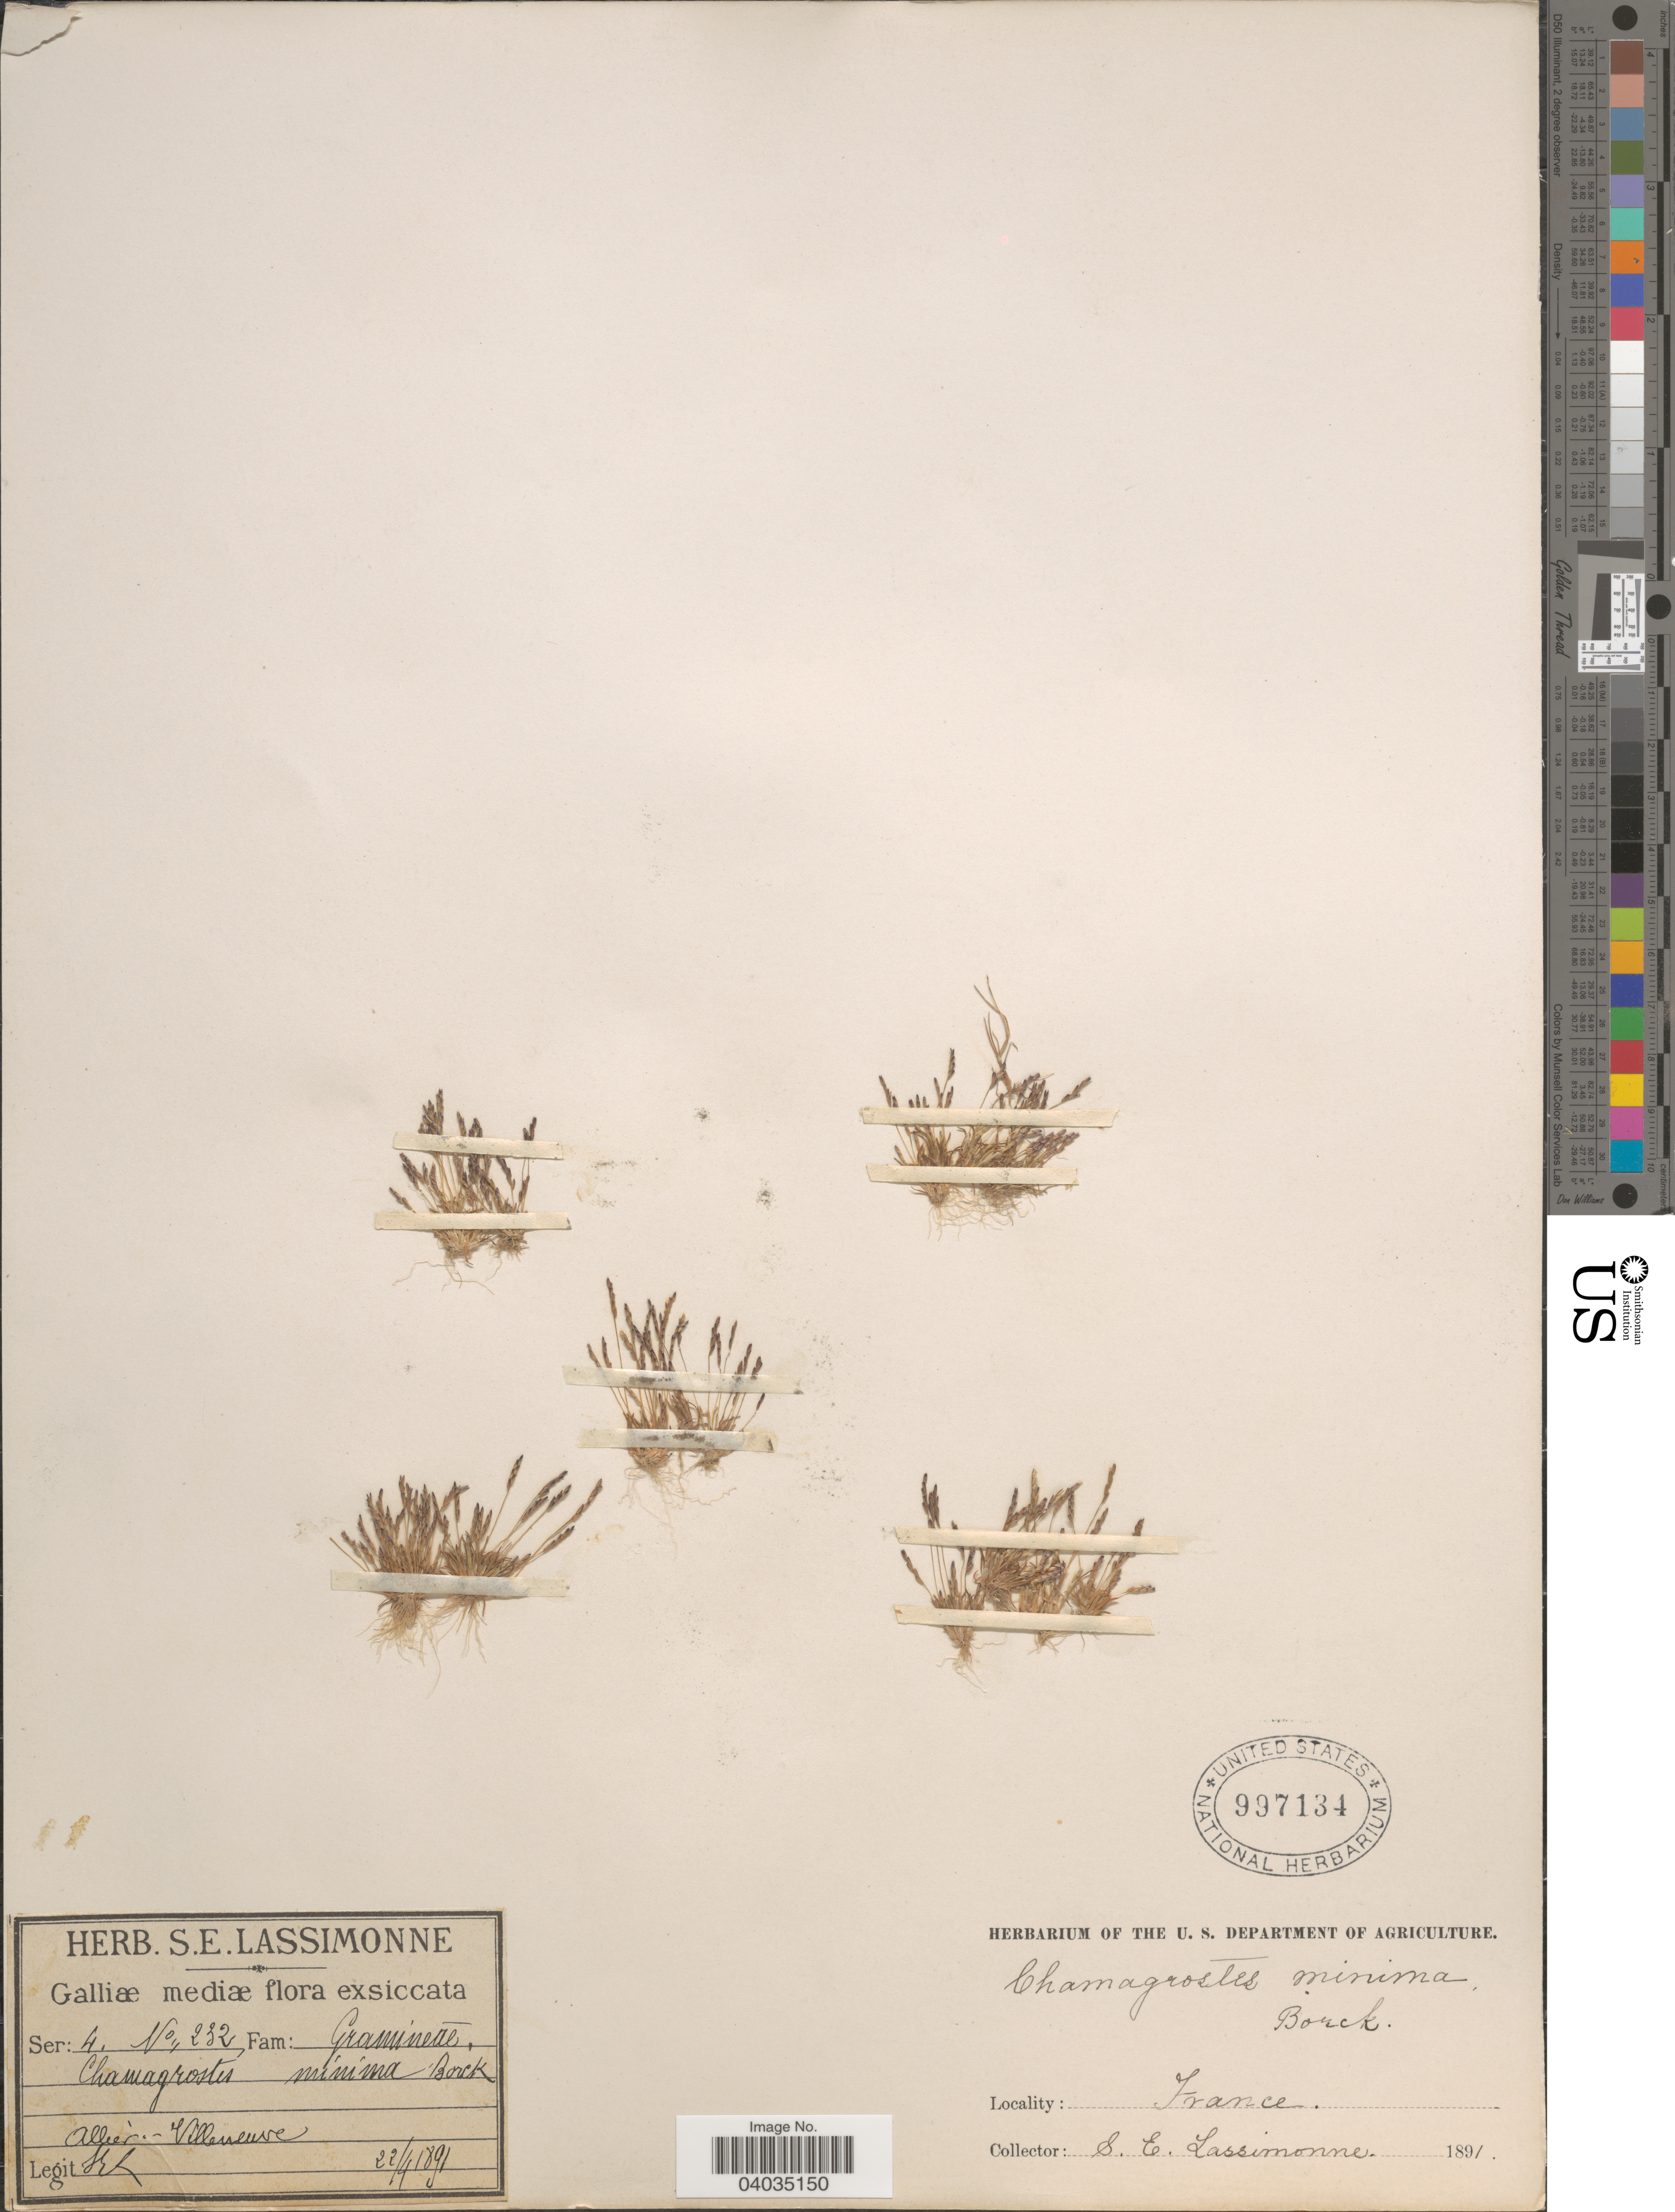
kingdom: Plantae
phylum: Tracheophyta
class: Liliopsida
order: Poales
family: Poaceae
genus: Mibora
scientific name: Mibora minima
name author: (L.) Desv.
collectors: S. Lassimonne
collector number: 232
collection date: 1891-04-22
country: France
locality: Galliæ mediæ. Allier.- Villeneuve.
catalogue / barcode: US 997134